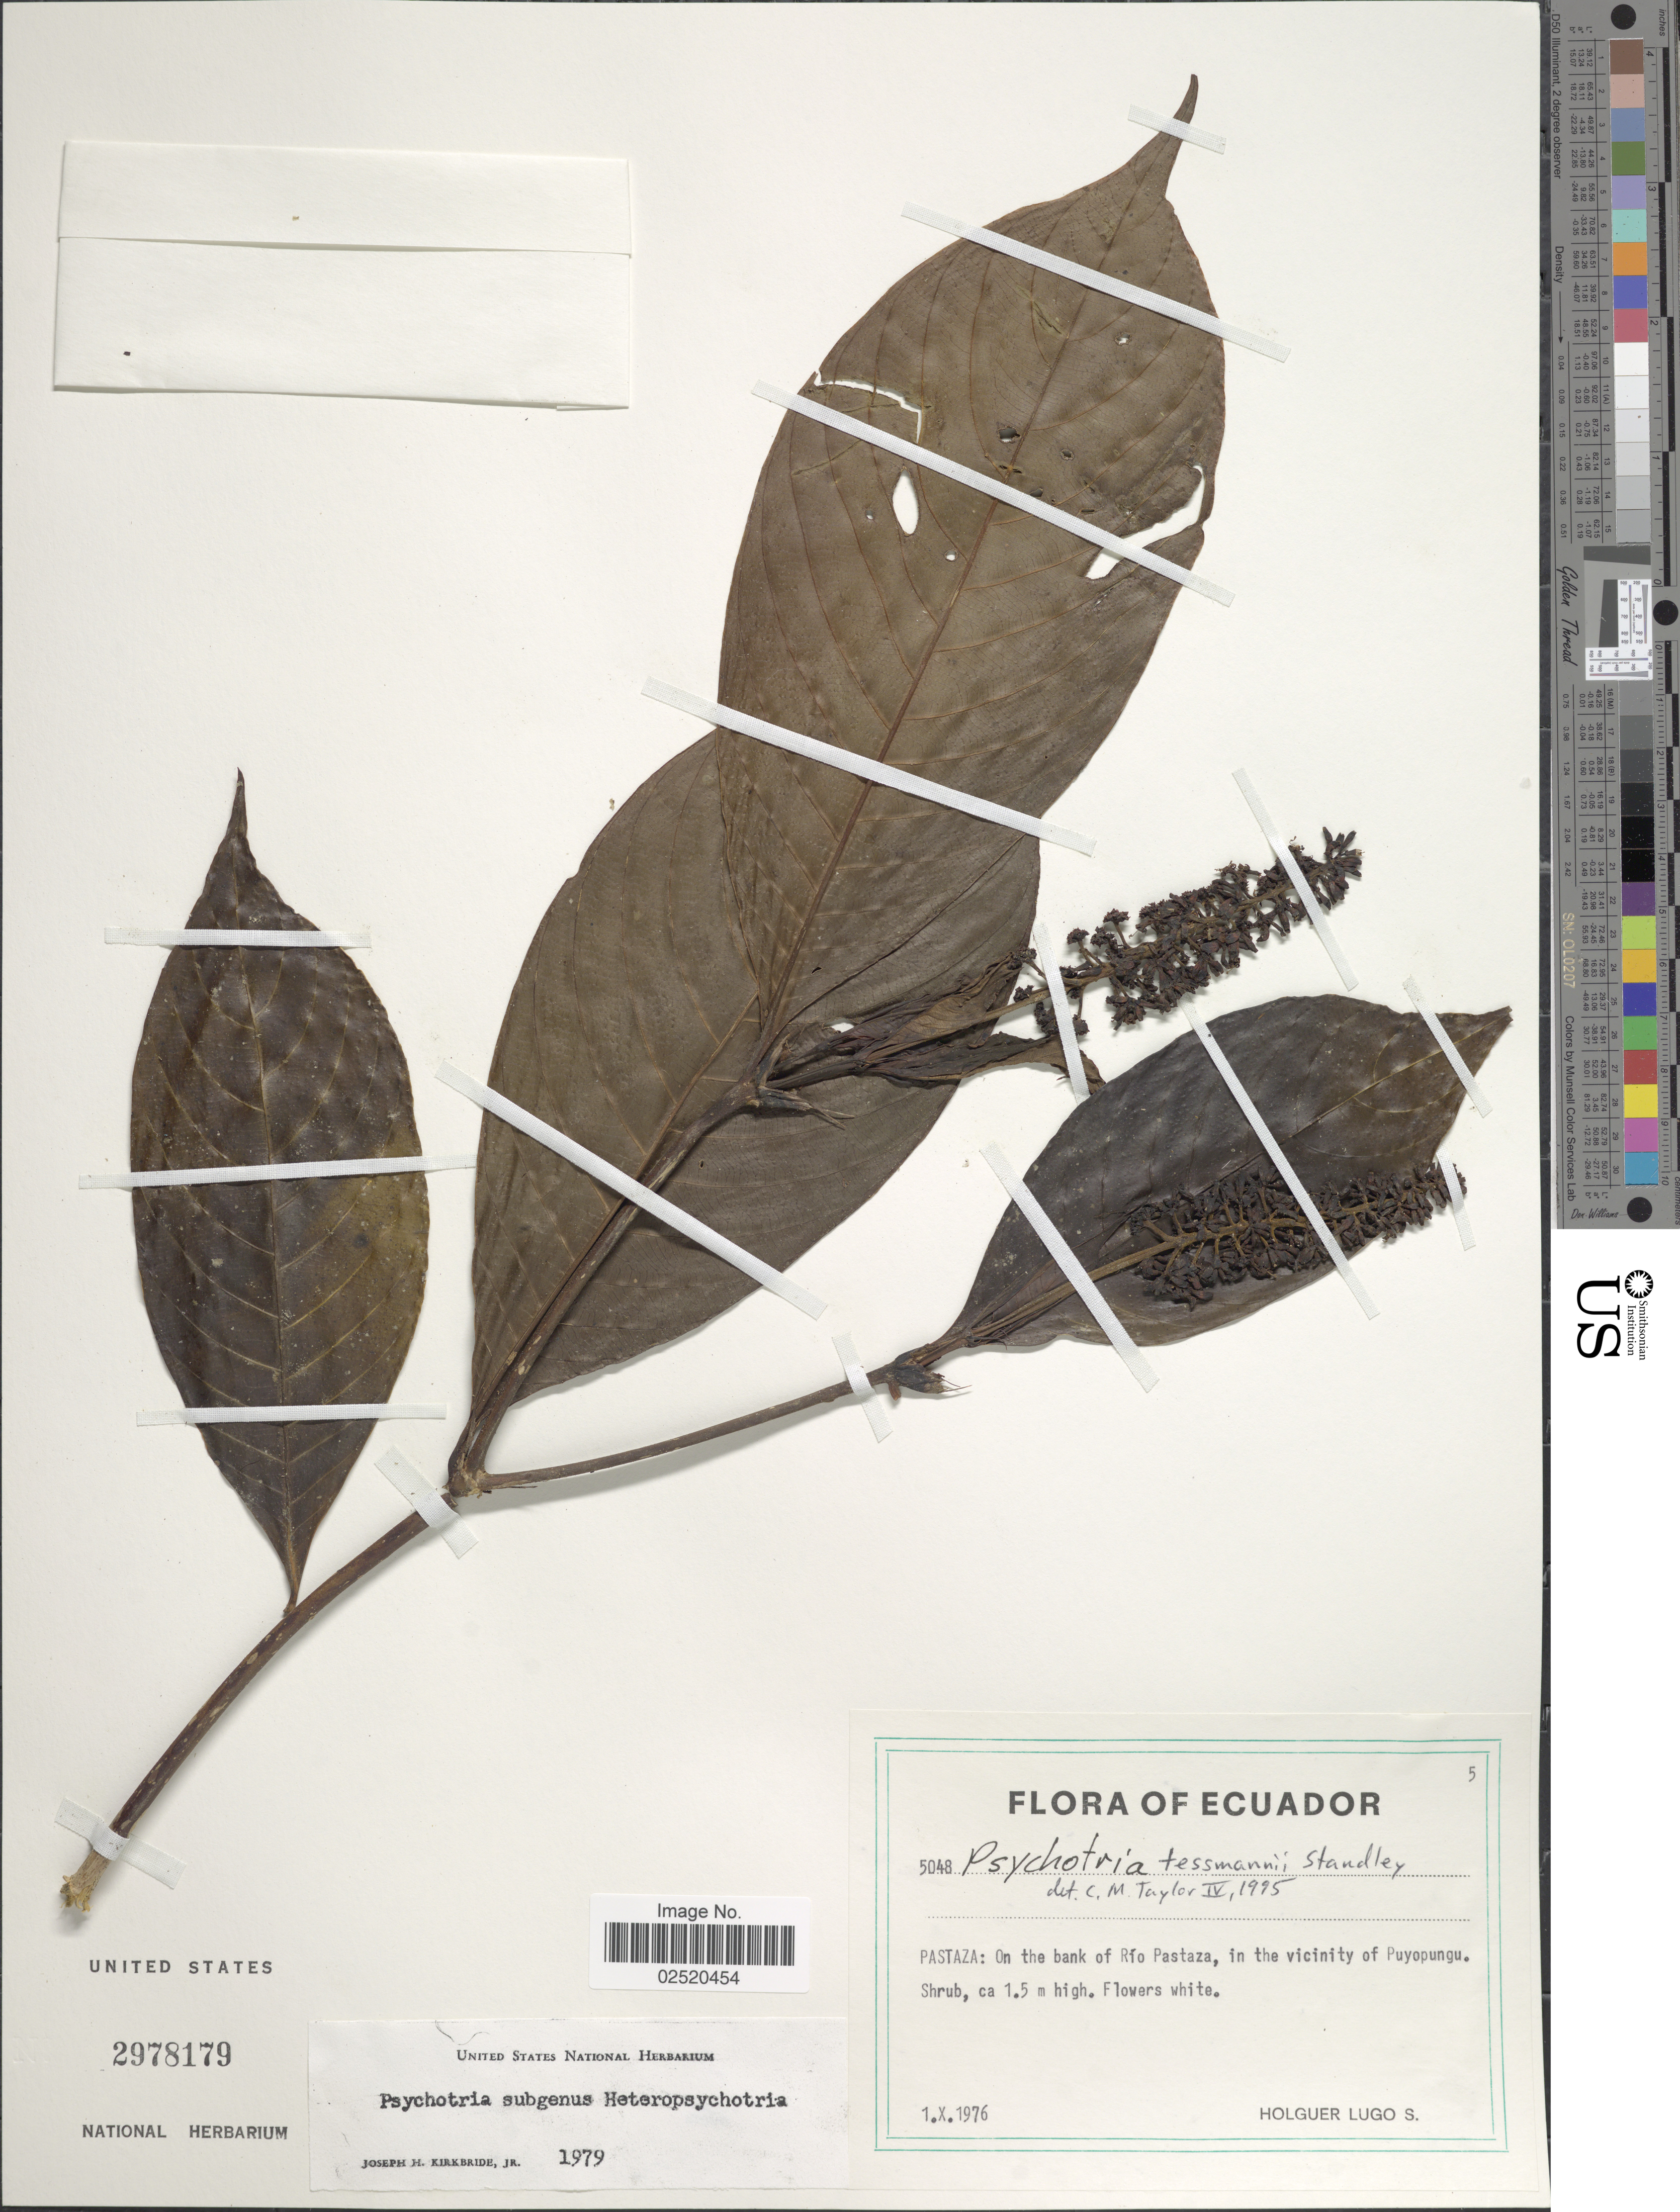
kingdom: Plantae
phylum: Tracheophyta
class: Magnoliopsida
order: Gentianales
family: Rubiaceae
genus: Psychotria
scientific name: Psychotria tessmannii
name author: Standl.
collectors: H. Lugo S.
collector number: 5048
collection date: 1976-10-01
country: Ecuador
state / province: Pastaza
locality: On the bank of Río Pastaza, in the vicinity of Puyopungu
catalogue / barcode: US 2978179